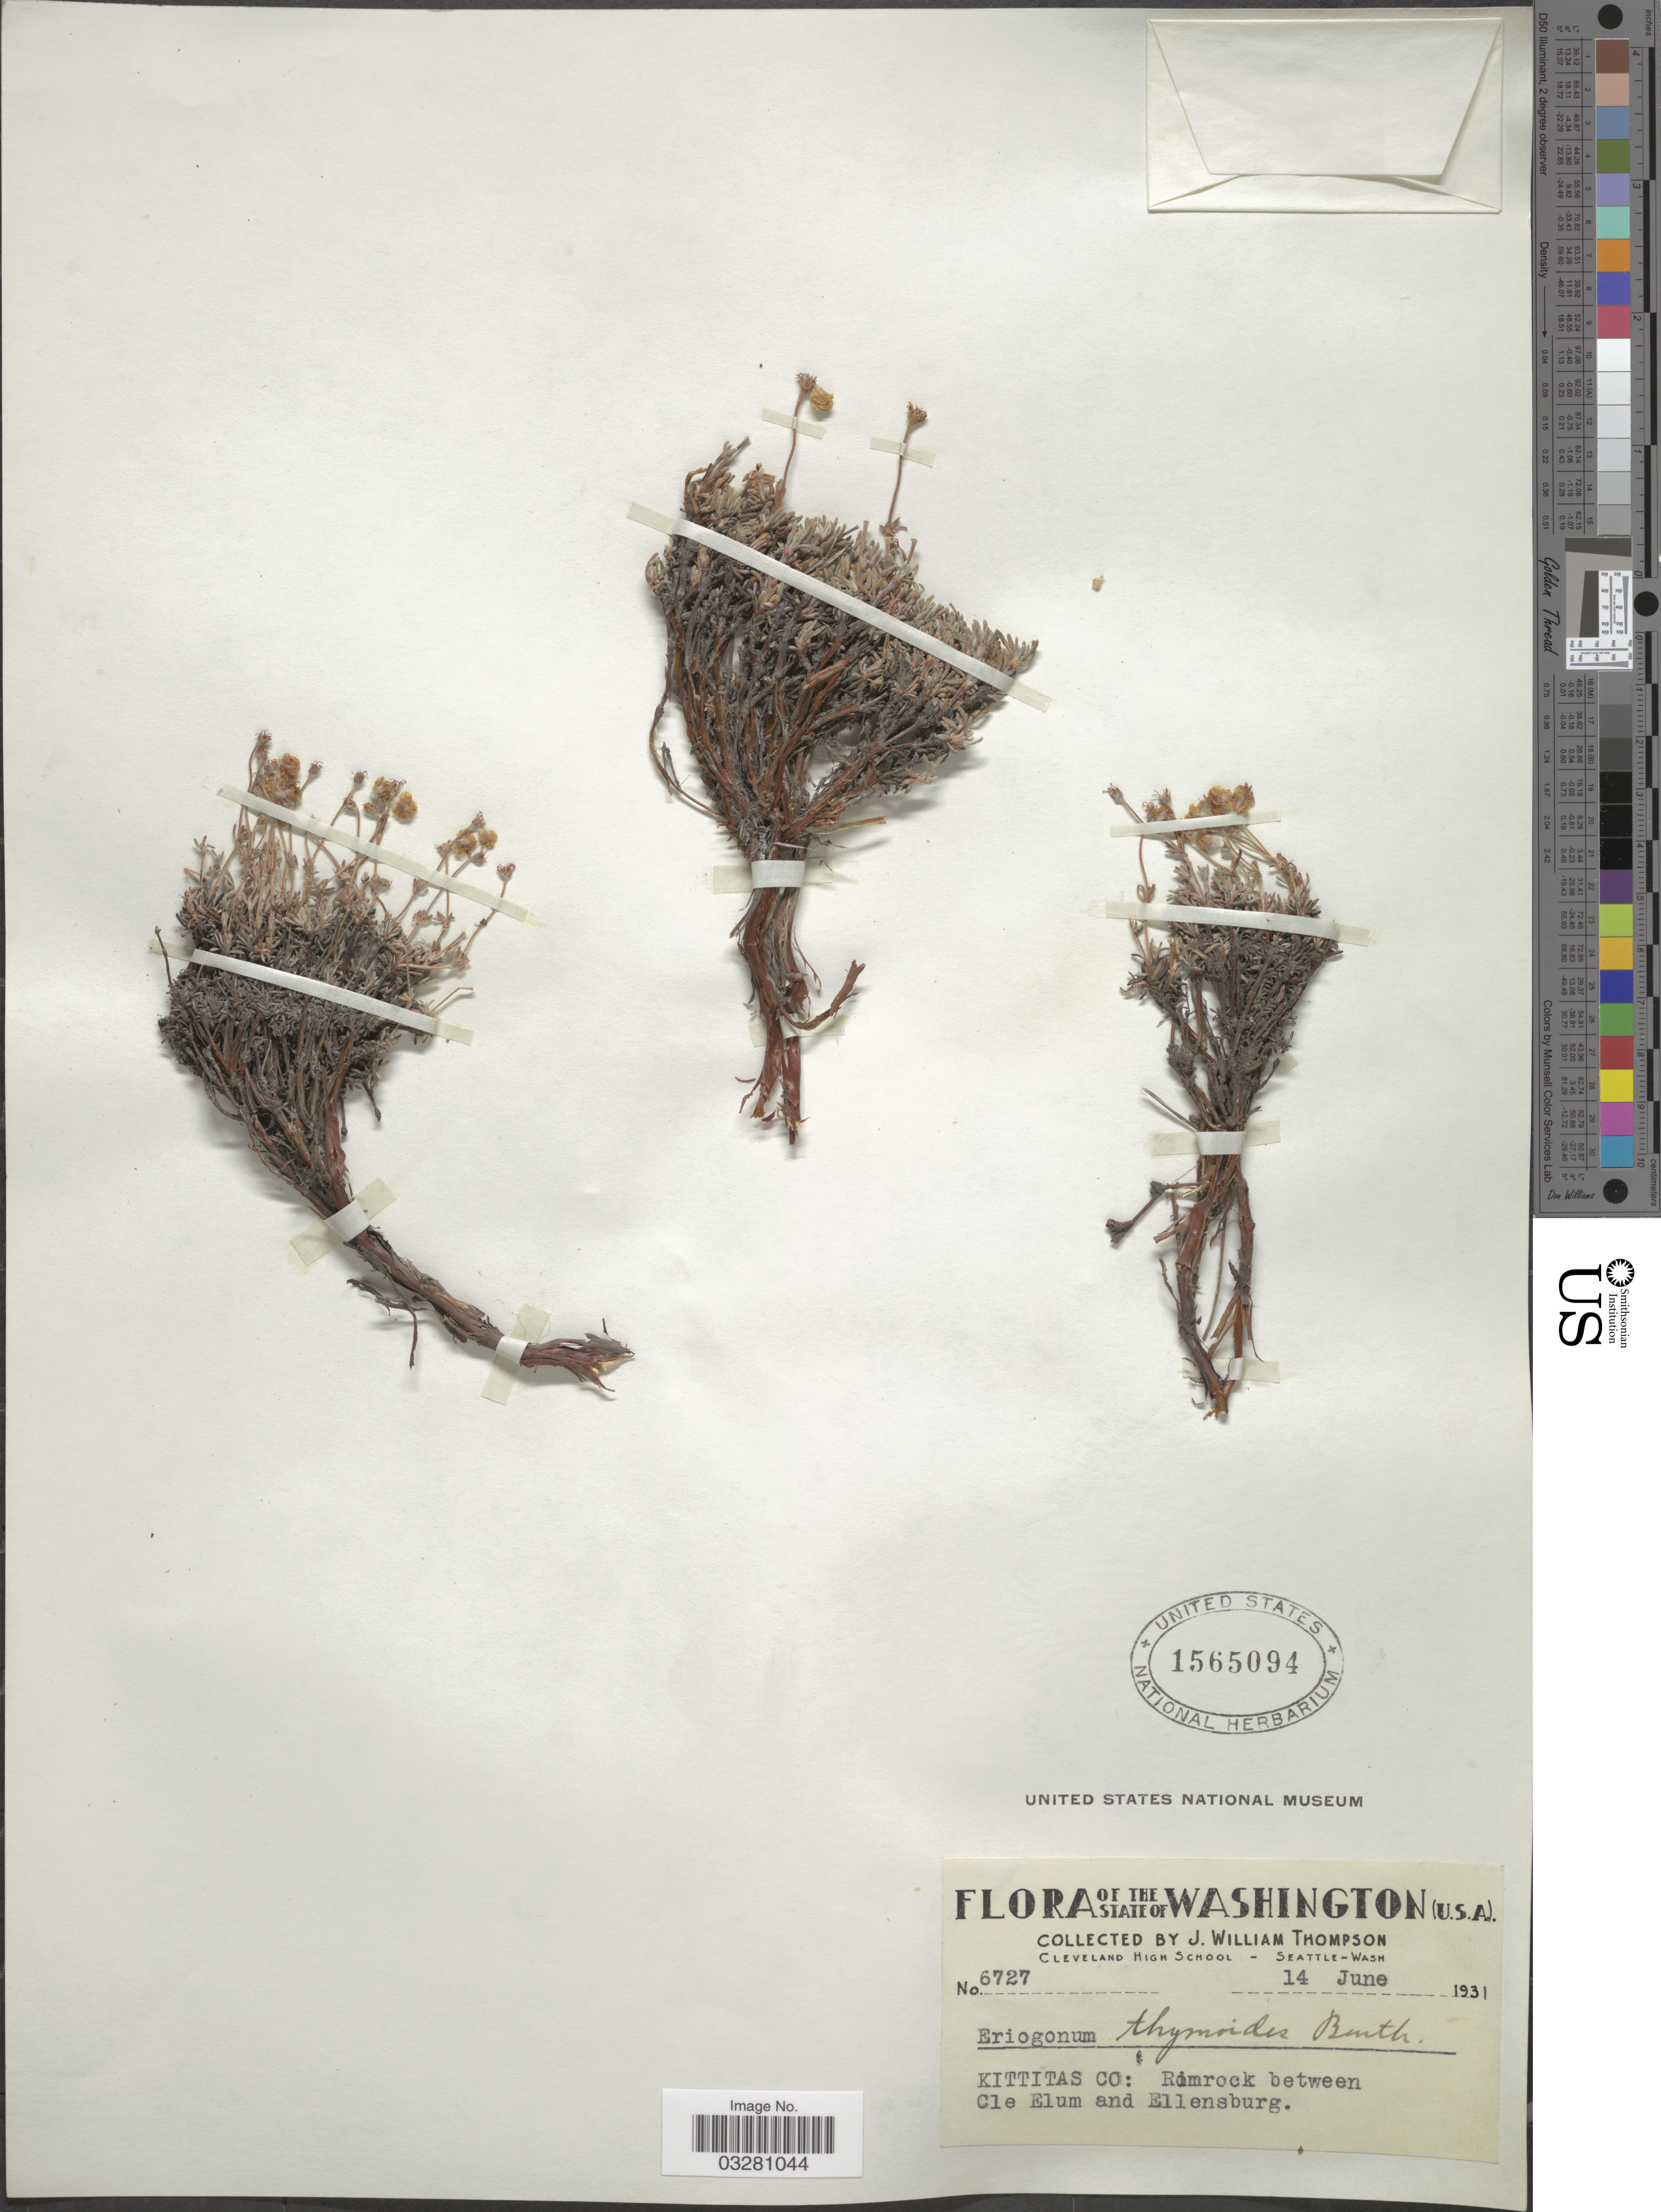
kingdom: Plantae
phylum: Tracheophyta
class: Magnoliopsida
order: Caryophyllales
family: Polygonaceae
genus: Eriogonum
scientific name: Eriogonum thymoides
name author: Benth. in DC.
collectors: J. W. Thompson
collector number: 6727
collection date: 1931-06-14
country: United States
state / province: Washington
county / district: Kittitas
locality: Kittitas Co: Rimrock between Cle Elum and Ellensburg.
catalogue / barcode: US 1565094